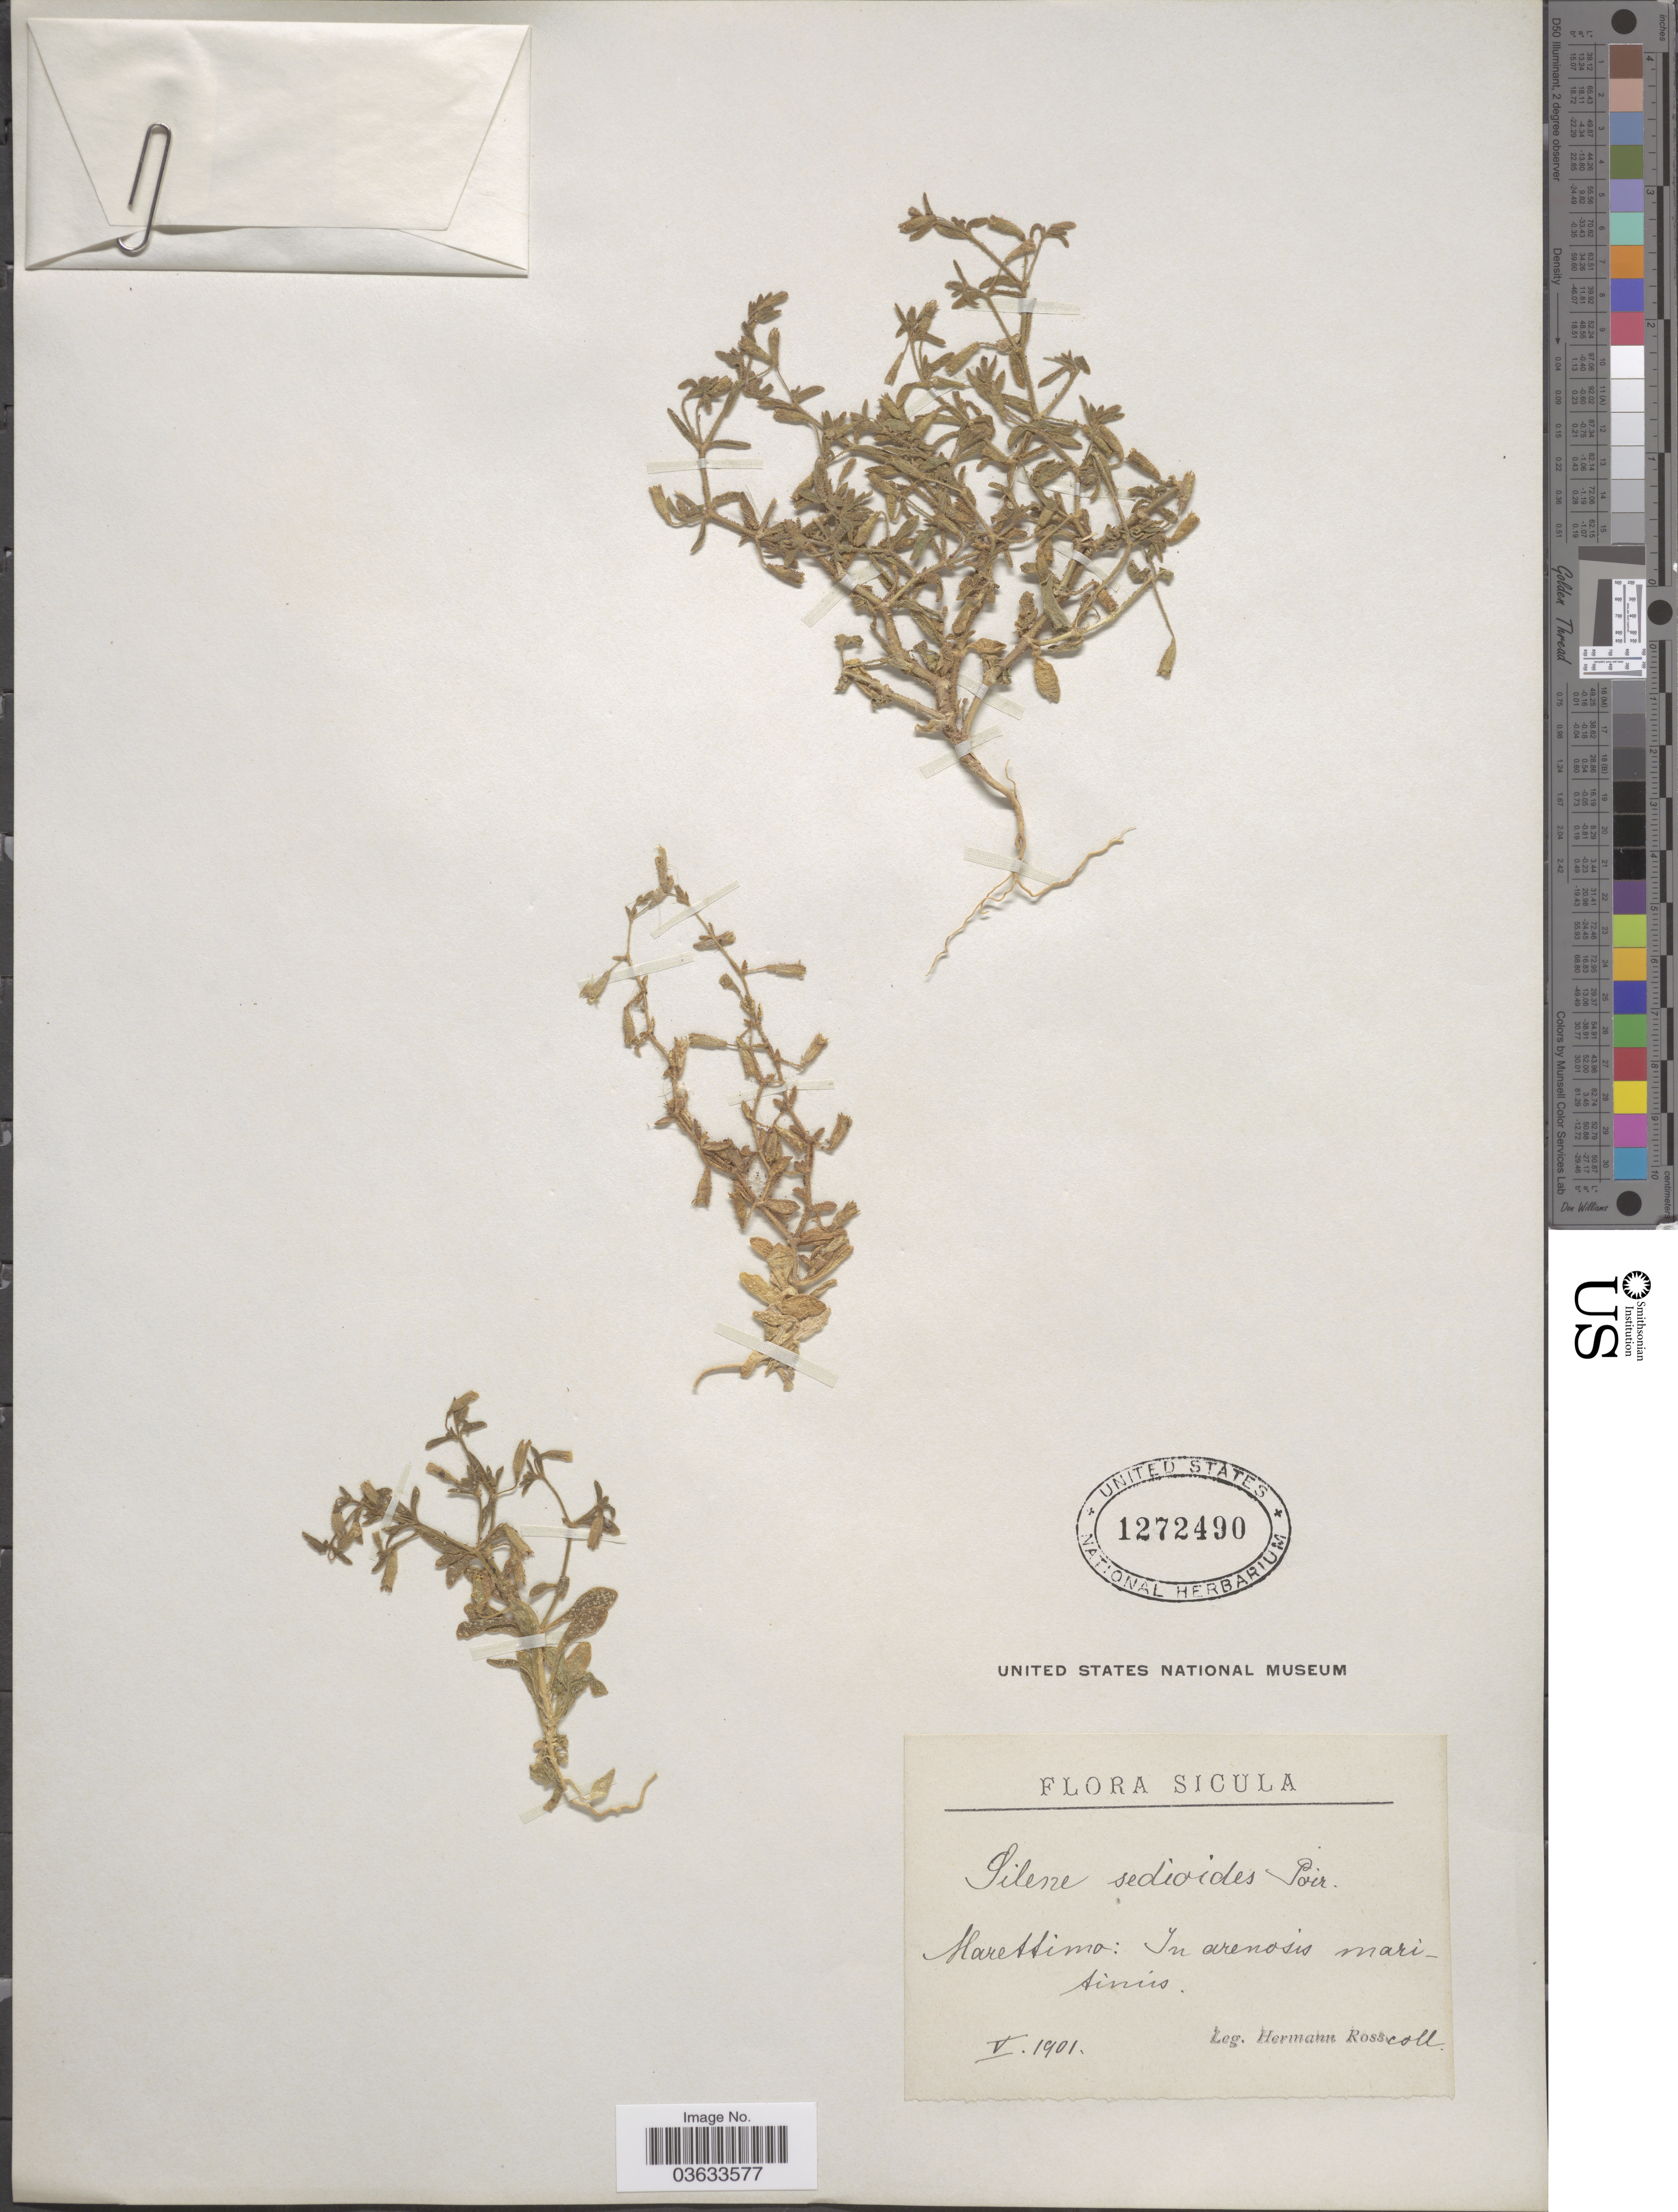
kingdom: Plantae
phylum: Tracheophyta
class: Magnoliopsida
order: Caryophyllales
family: Caryophyllaceae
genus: Silene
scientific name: Silene sedoides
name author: Poir.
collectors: H. Ross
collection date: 1901-05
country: Italy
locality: Sicula. Marettimo: In arenosis maritimis.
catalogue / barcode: US 1272490